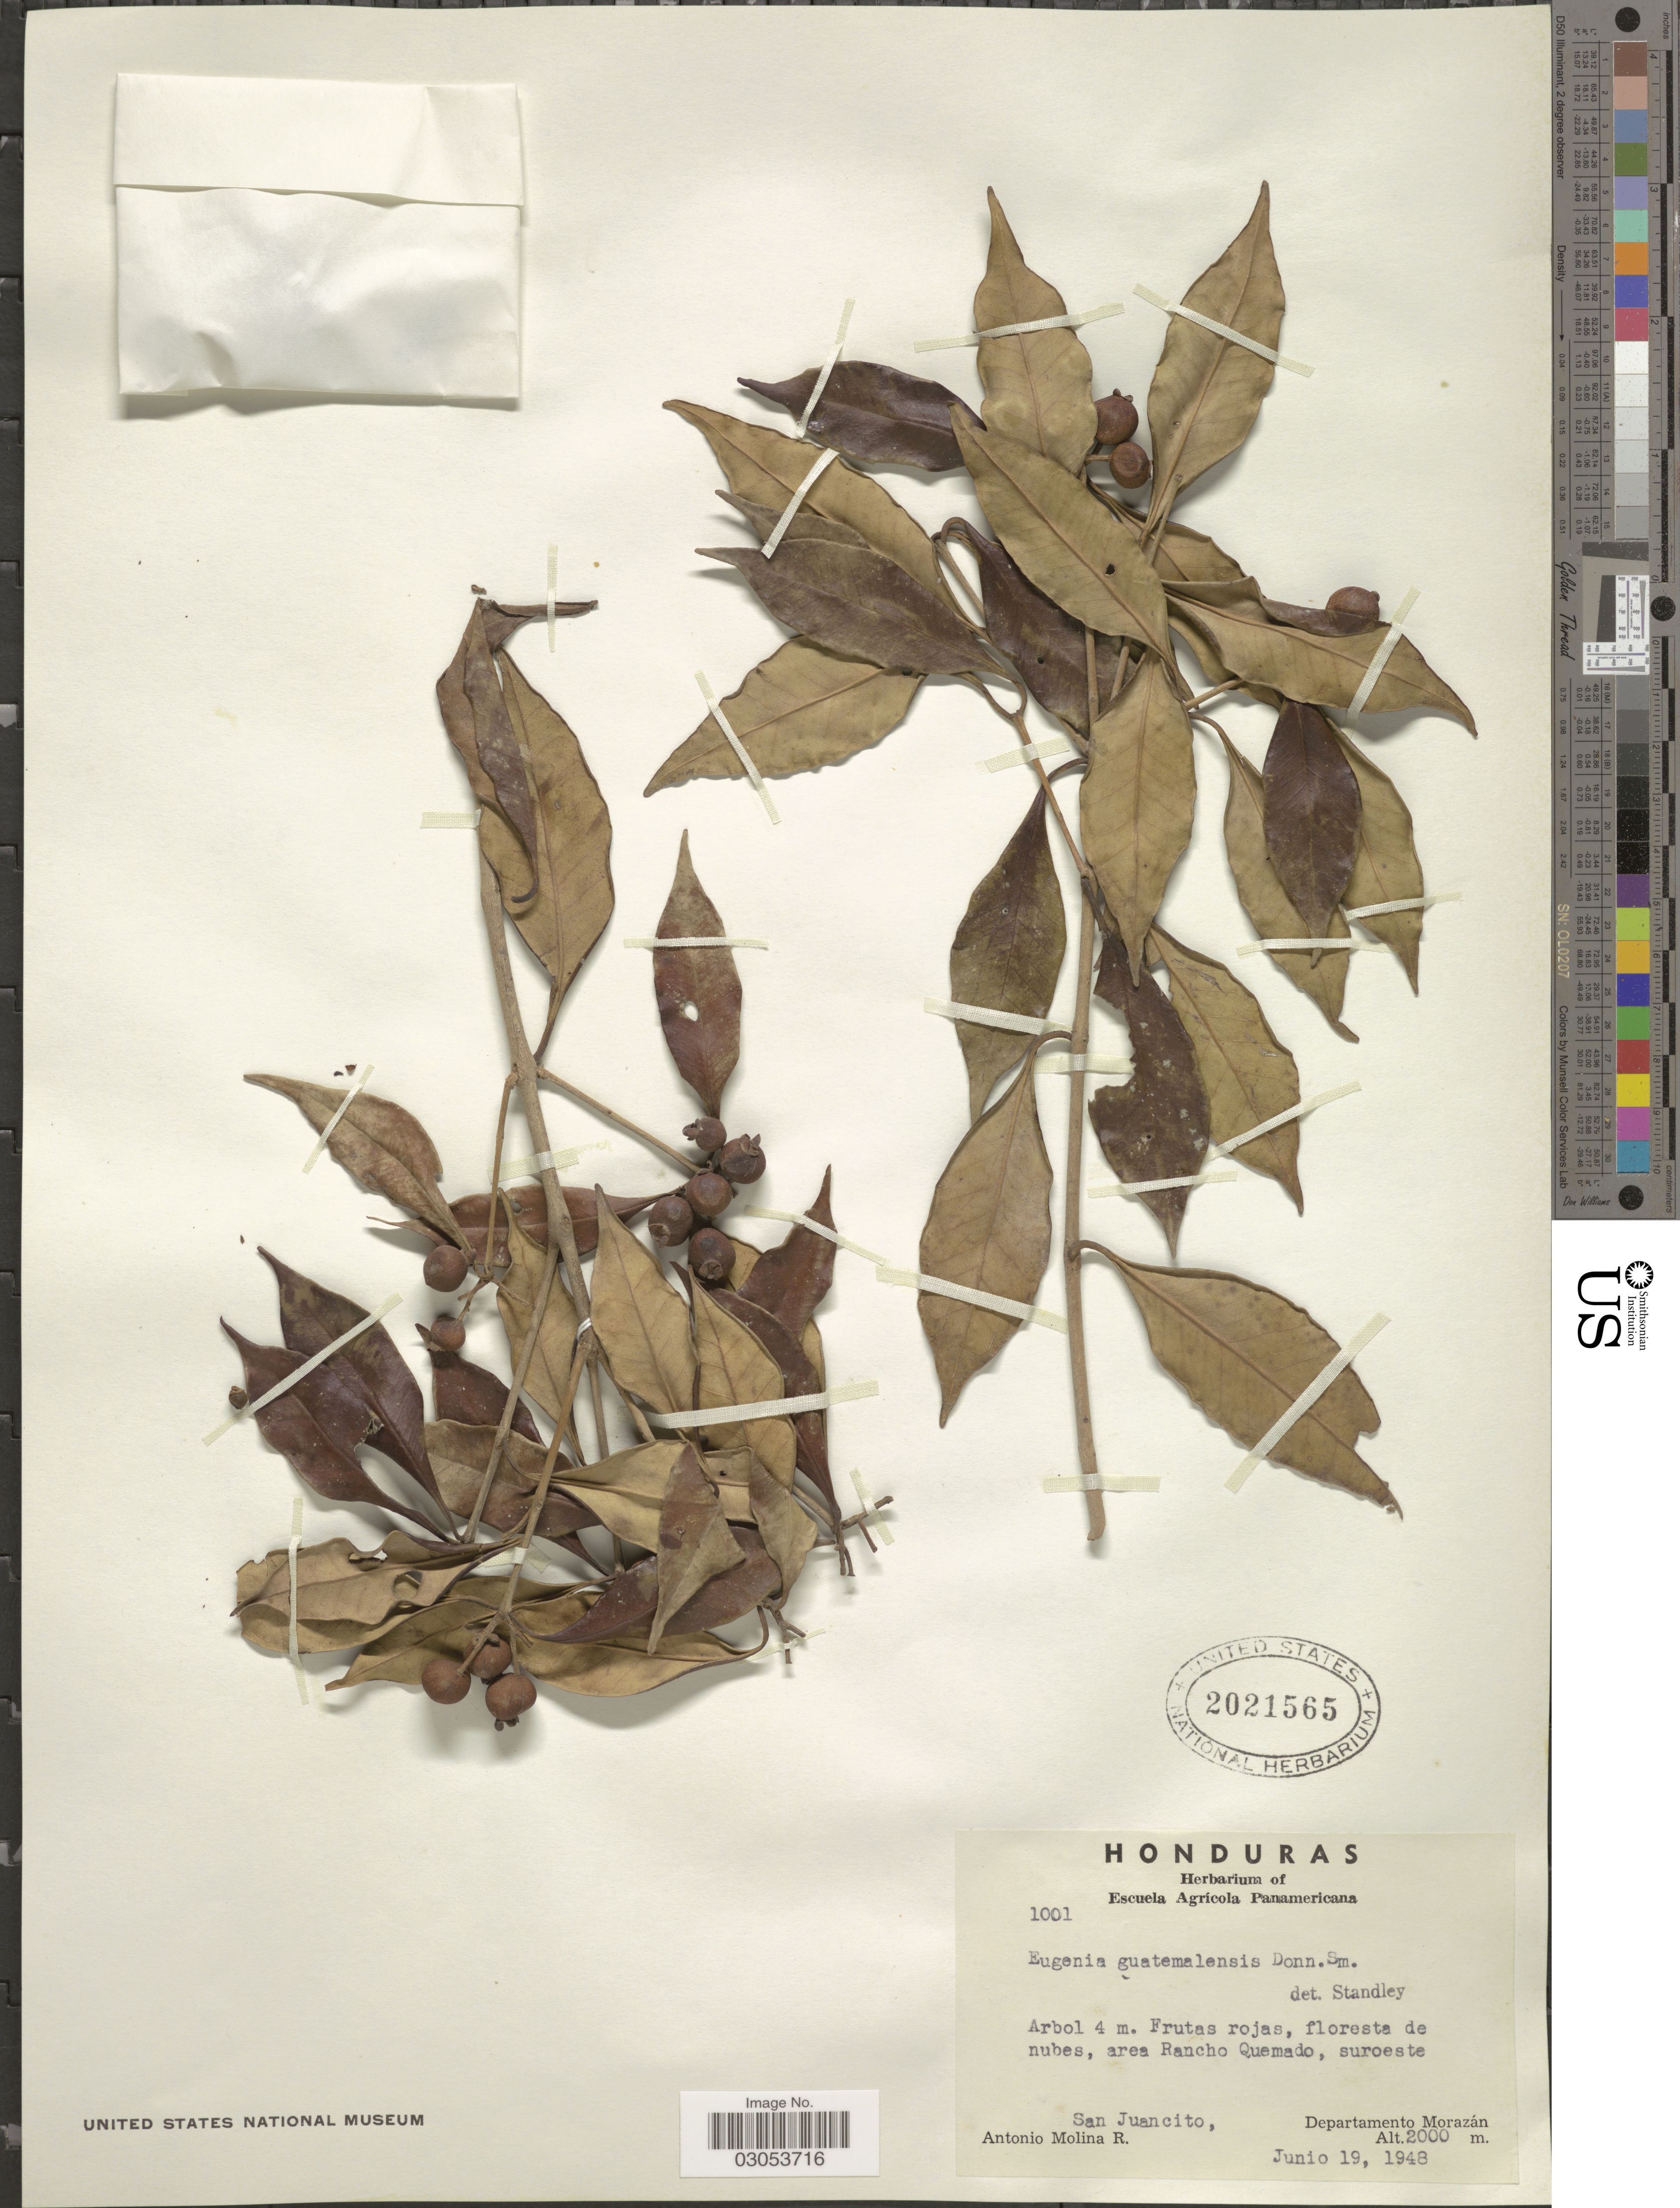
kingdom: Plantae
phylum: Tracheophyta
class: Magnoliopsida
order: Myrtales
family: Myrtaceae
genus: Eugenia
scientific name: Eugenia guatemalensis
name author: Donn. Sm.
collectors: A. Molina R.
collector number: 1001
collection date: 1948-06-19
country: Honduras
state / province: Fco. Morazán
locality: Area Rancho Quemado, suroeste San Juancito, Departamento Morazán.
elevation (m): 2000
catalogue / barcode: US 2021565